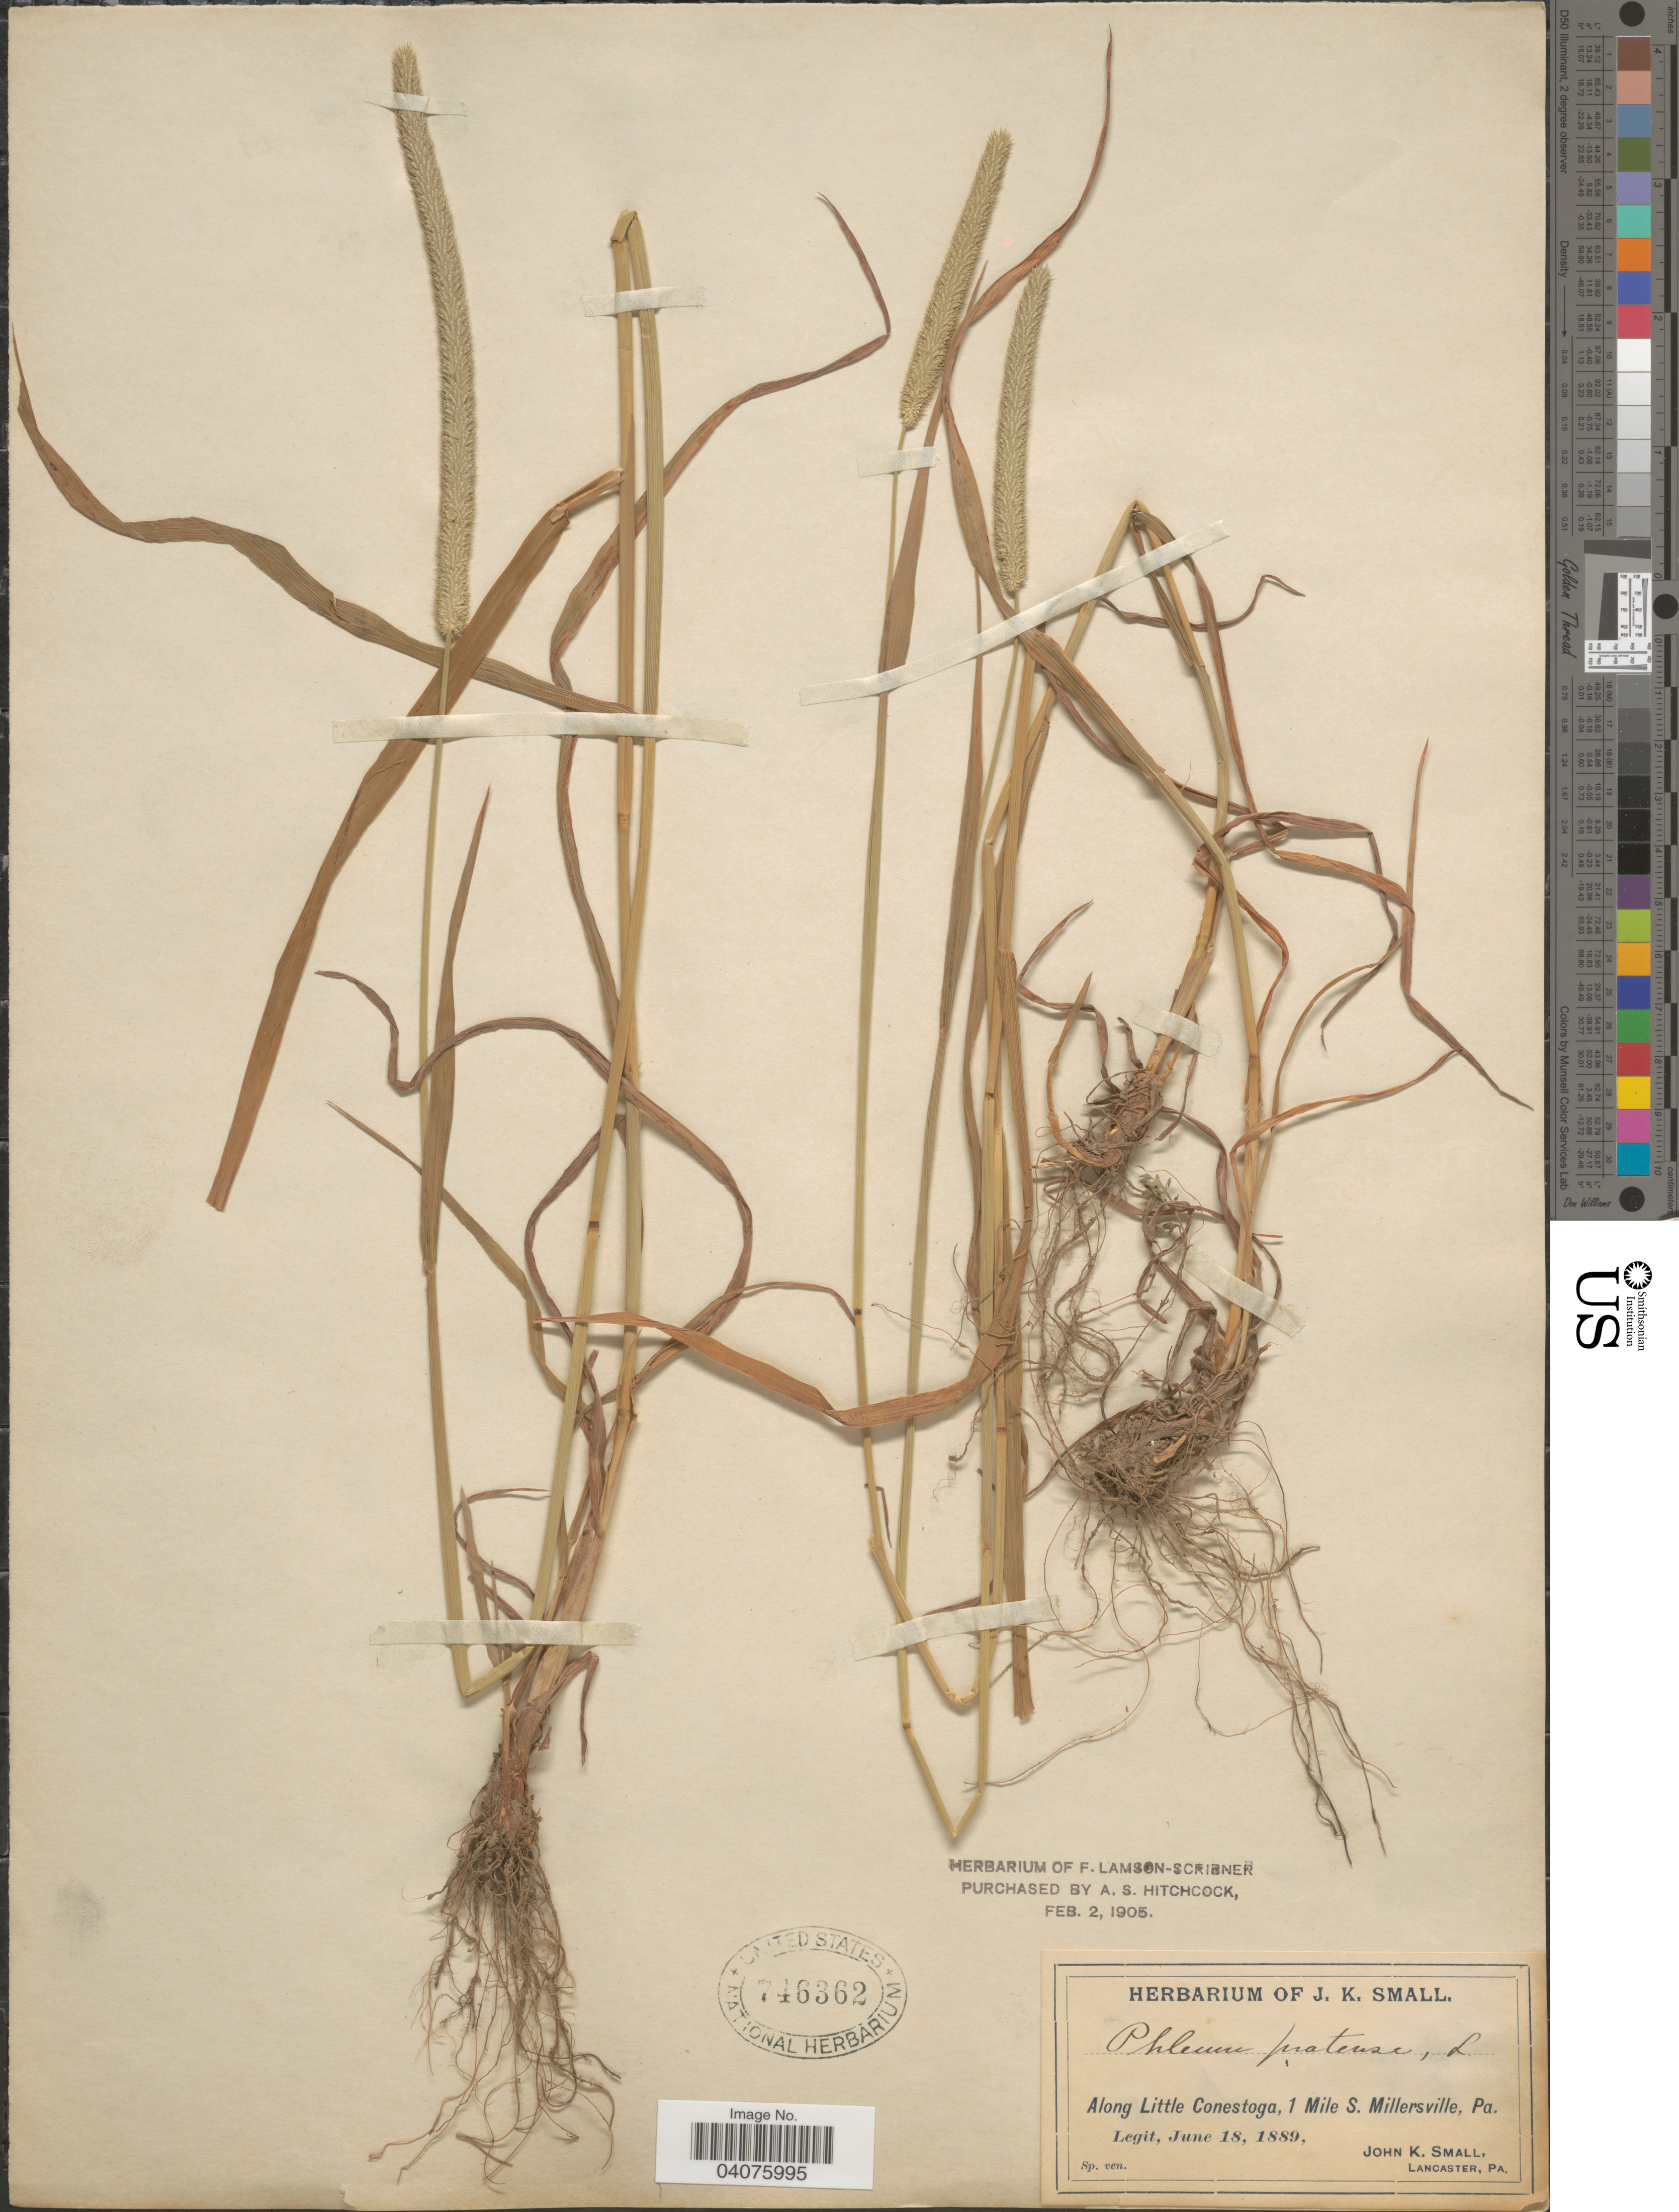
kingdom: Plantae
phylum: Tracheophyta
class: Liliopsida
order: Poales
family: Poaceae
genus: Phleum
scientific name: Phleum pratense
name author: L.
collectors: J. K. Small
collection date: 1889-06-18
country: United States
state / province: Pennsylvania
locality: Along Little Conestoga, 1 Mile S. Millersville.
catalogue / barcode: US 746362